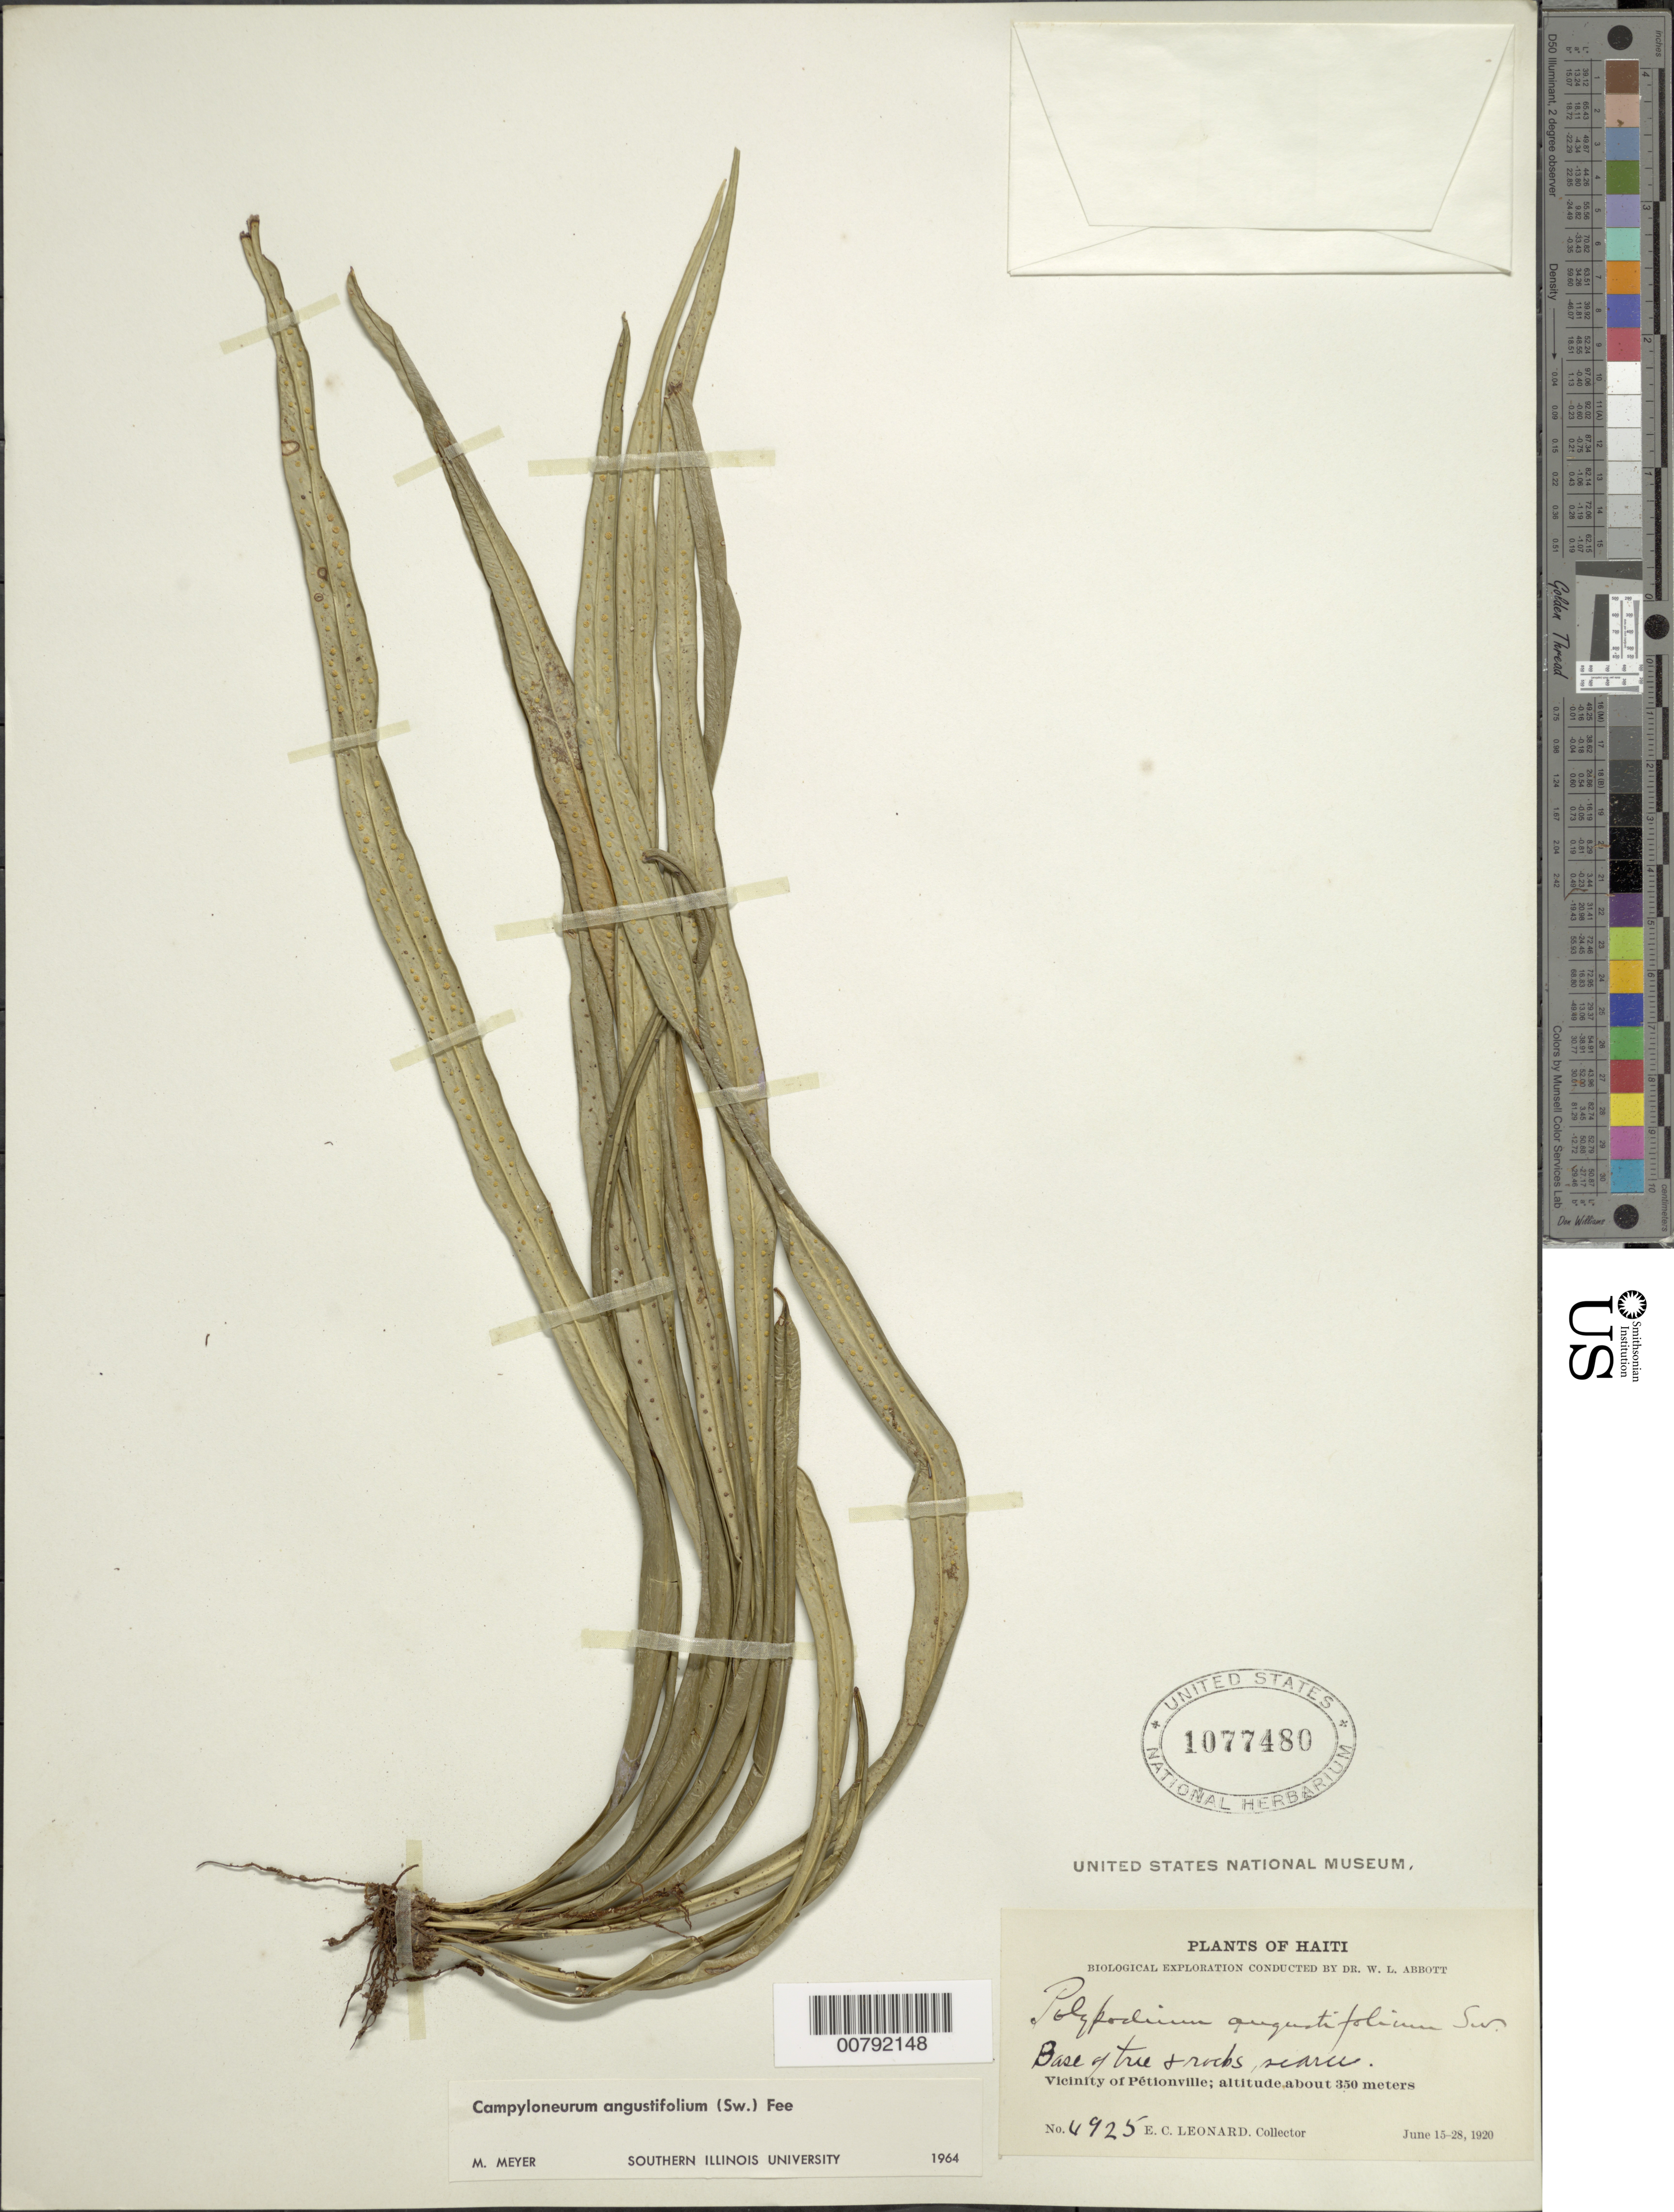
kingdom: Plantae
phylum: Tracheophyta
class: Polypodiopsida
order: Polypodiales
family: Polypodiaceae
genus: Campyloneurum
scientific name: Campyloneurum angustifolium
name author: (Sw.) Fée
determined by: Meyer, M.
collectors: E. C. Leonard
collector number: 4925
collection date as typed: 15 Jun 1920 28 Jun 1920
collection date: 1920-06-15/1920-06-28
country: Haiti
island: Hispaniola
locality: Pétionville vicinity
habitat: On rocks, base of tree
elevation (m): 350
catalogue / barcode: US 1077480